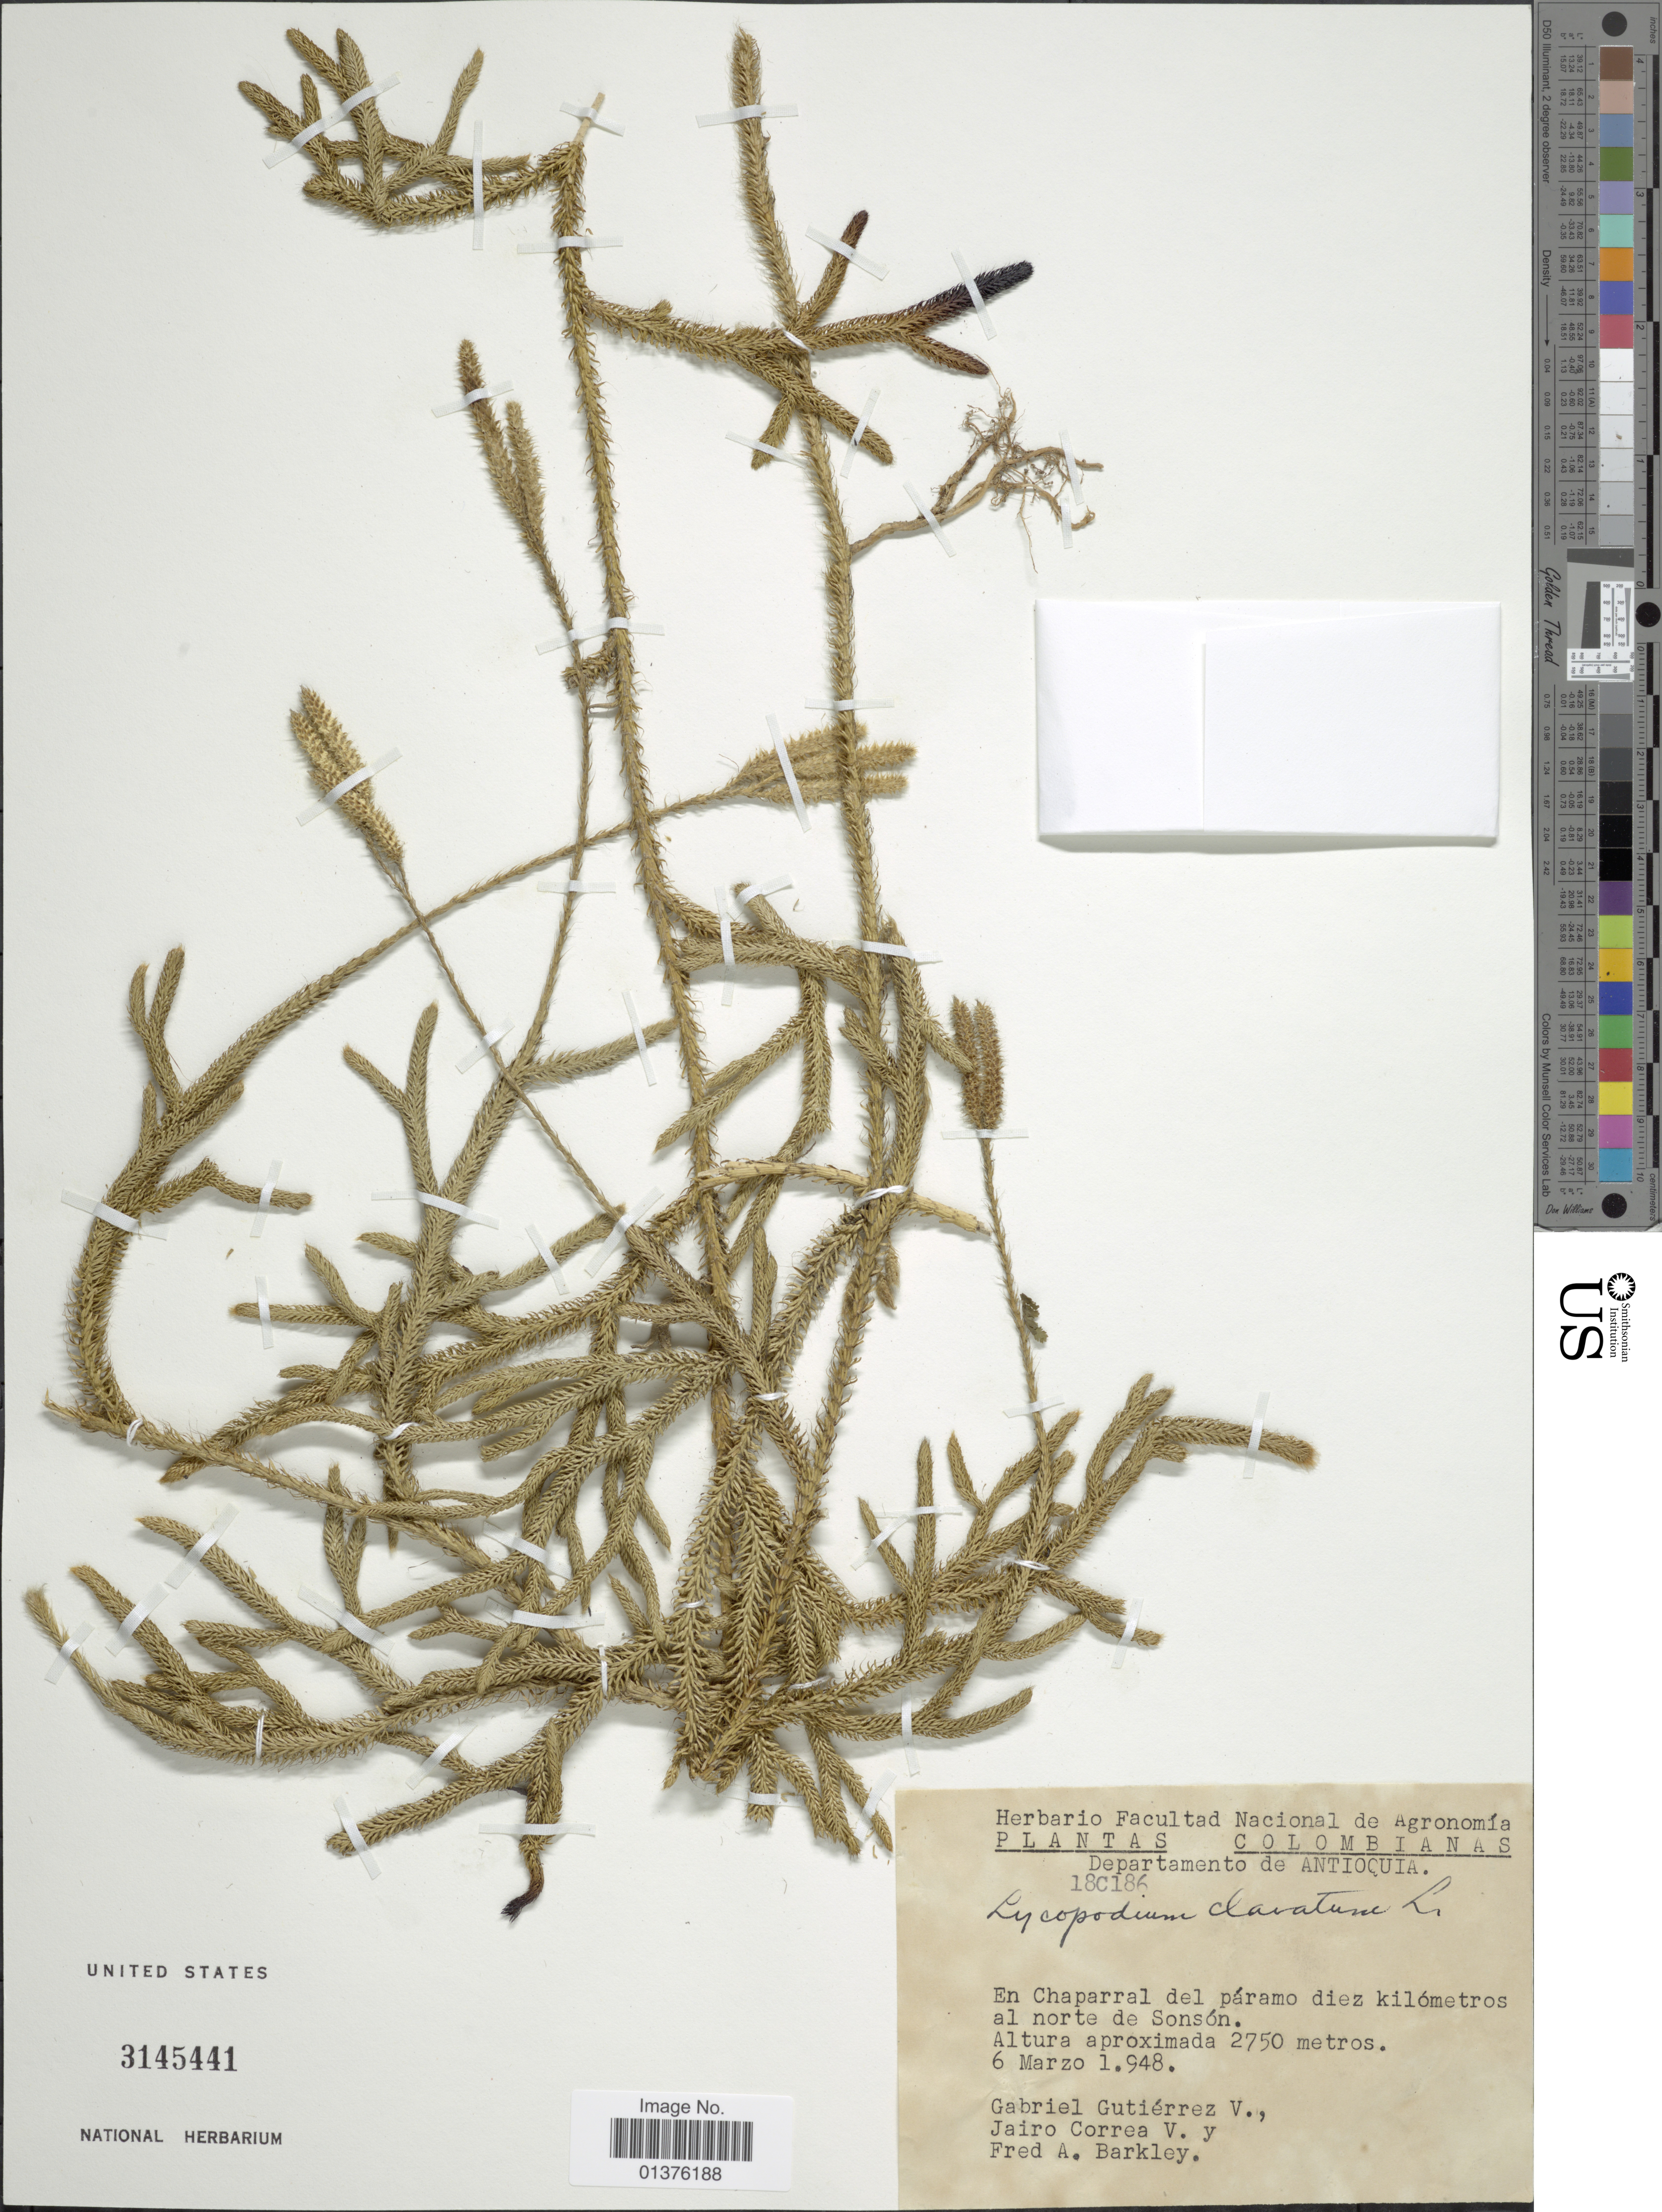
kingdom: Plantae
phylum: Tracheophyta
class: Lycopodiopsida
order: Lycopodiales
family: Lycopodiaceae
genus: Lycopodium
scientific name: Lycopodium clavatum subsp. clavatum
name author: L.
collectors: G. Gutiérrez V., J. Correa & F. A. Barkley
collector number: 18C186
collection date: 1948-03-06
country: Colombia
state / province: Antioquia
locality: En Chaprral del páramo diez kilometros al norte de Sonsón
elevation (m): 2750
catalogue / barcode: US 3145441